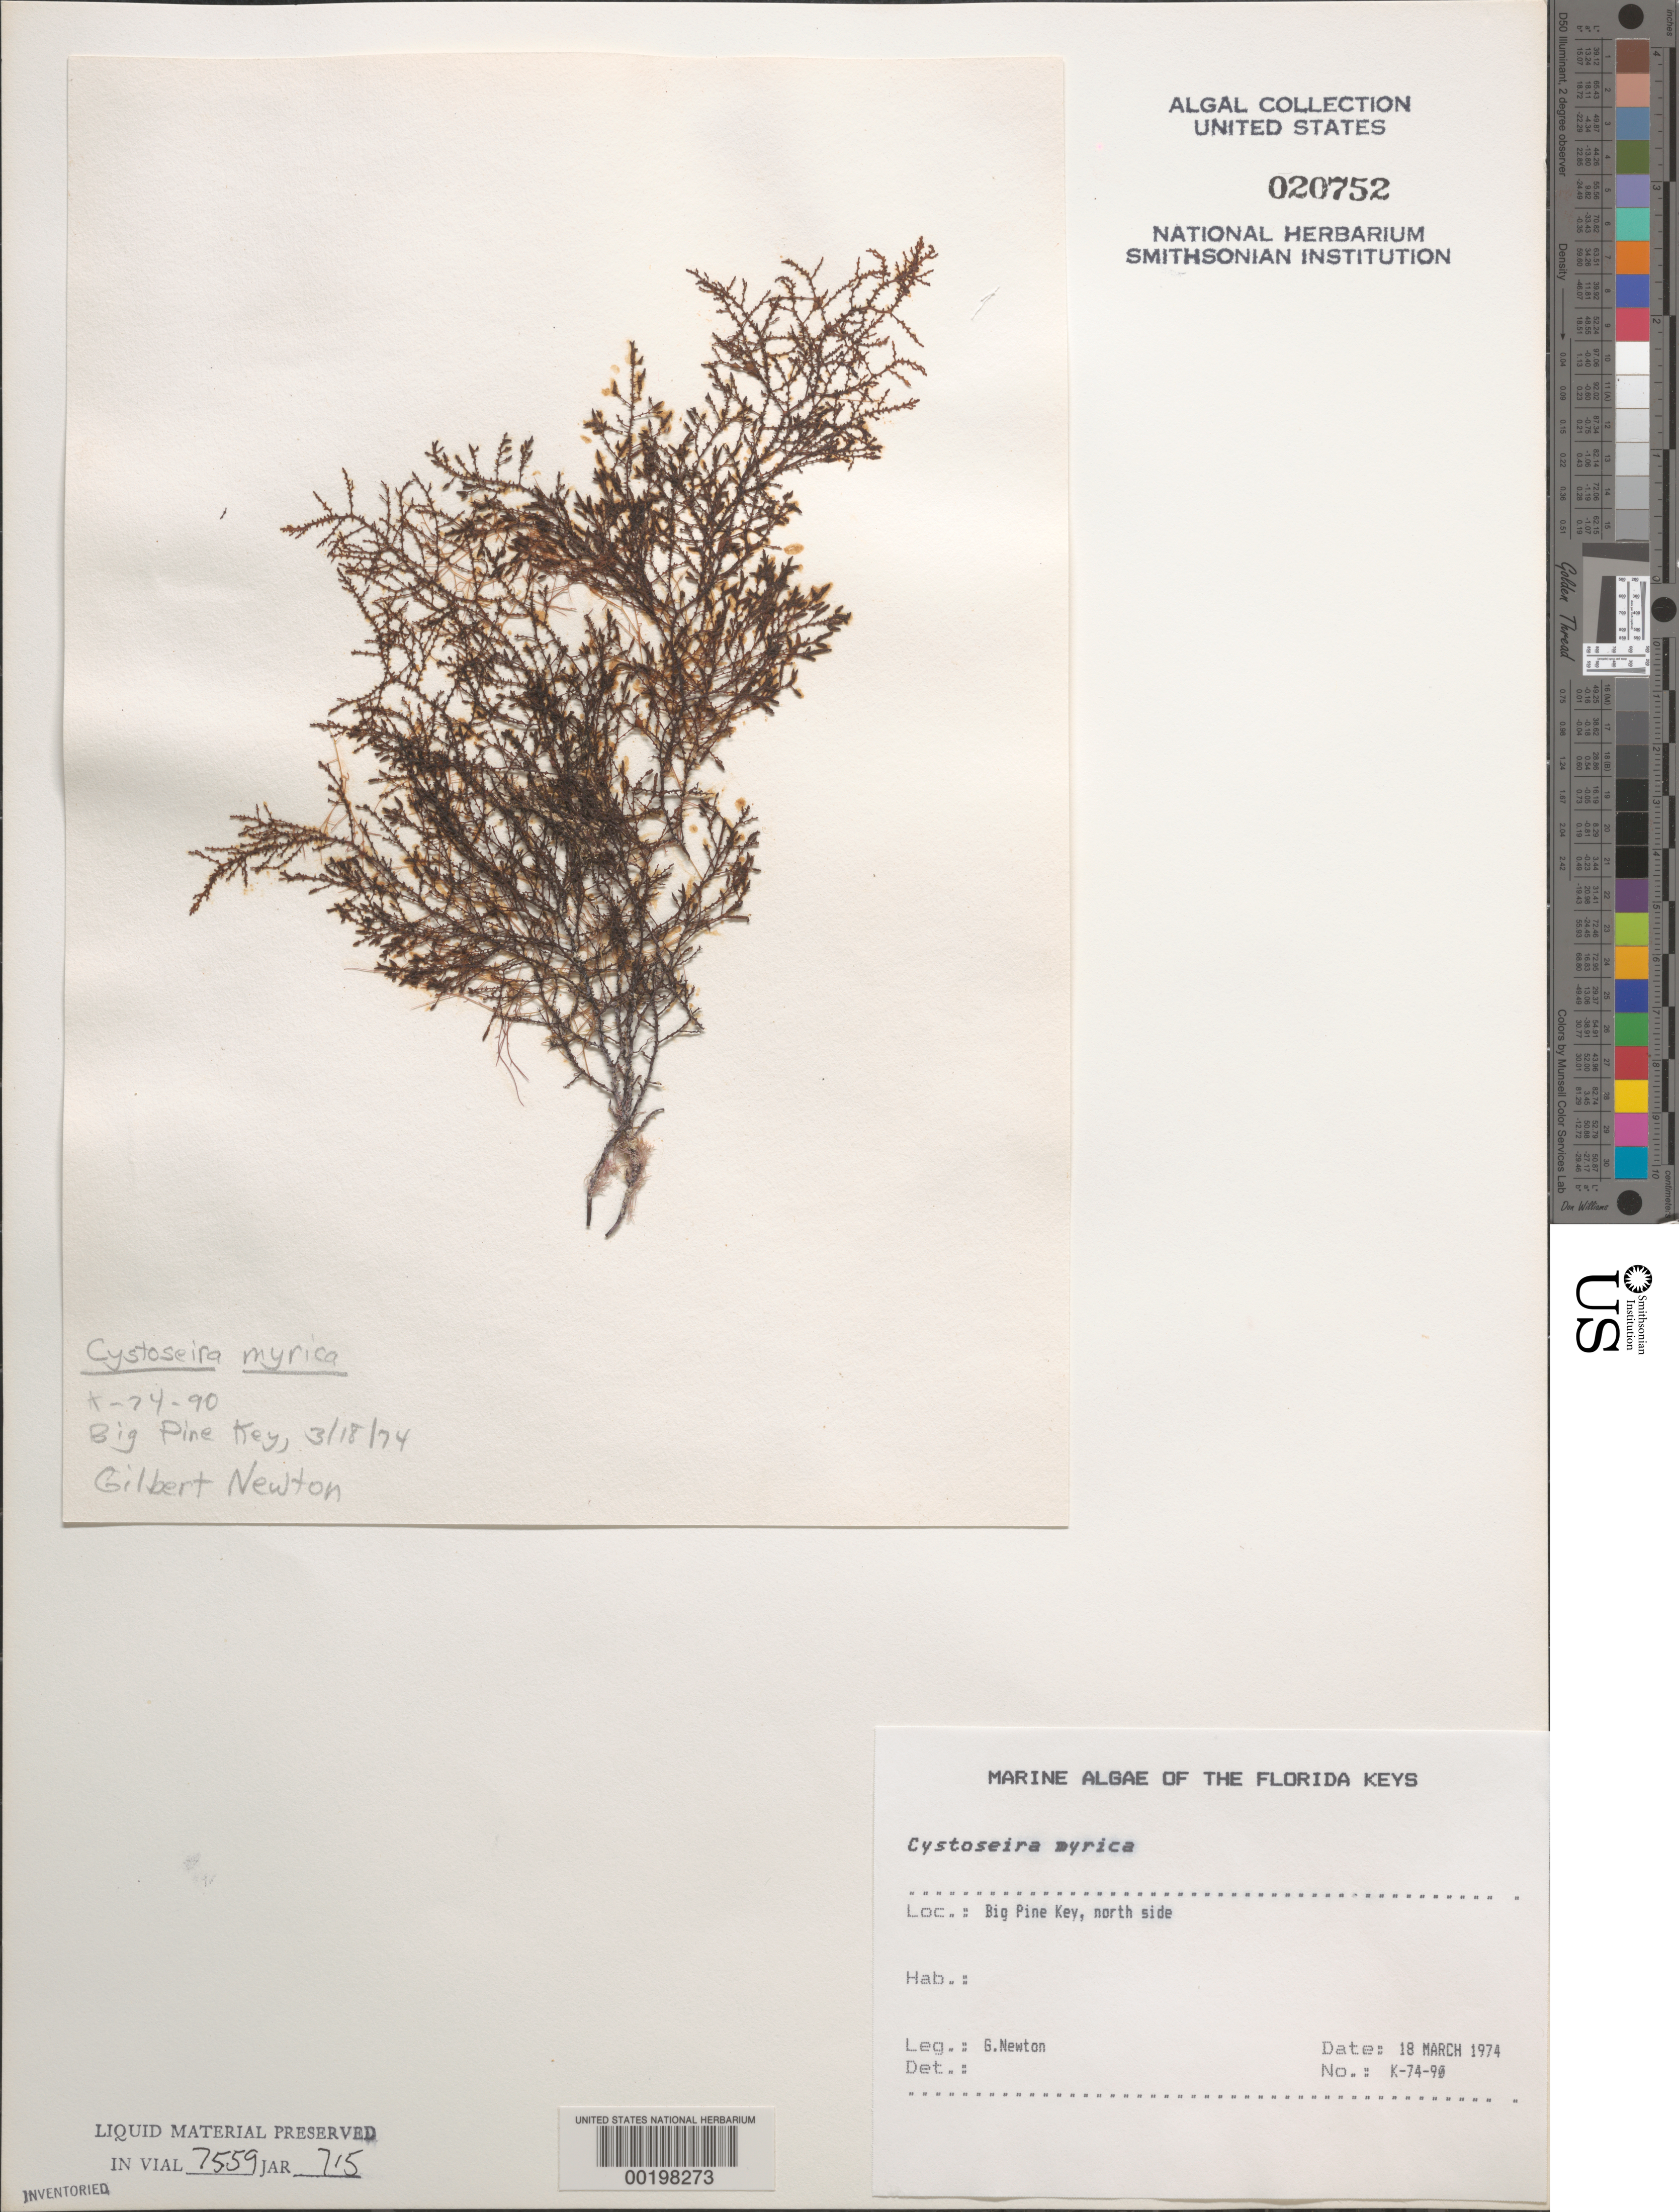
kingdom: Chromista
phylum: Ochrophyta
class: Phaeophyceae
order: Fucales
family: Sargassaceae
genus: Cystoseira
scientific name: Cystoseira myrica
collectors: G. Newton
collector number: K-74-90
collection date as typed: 18 Mar 1974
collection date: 1974-03-18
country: United States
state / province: Florida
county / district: Monroe County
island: Big Pine Key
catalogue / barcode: US 20752